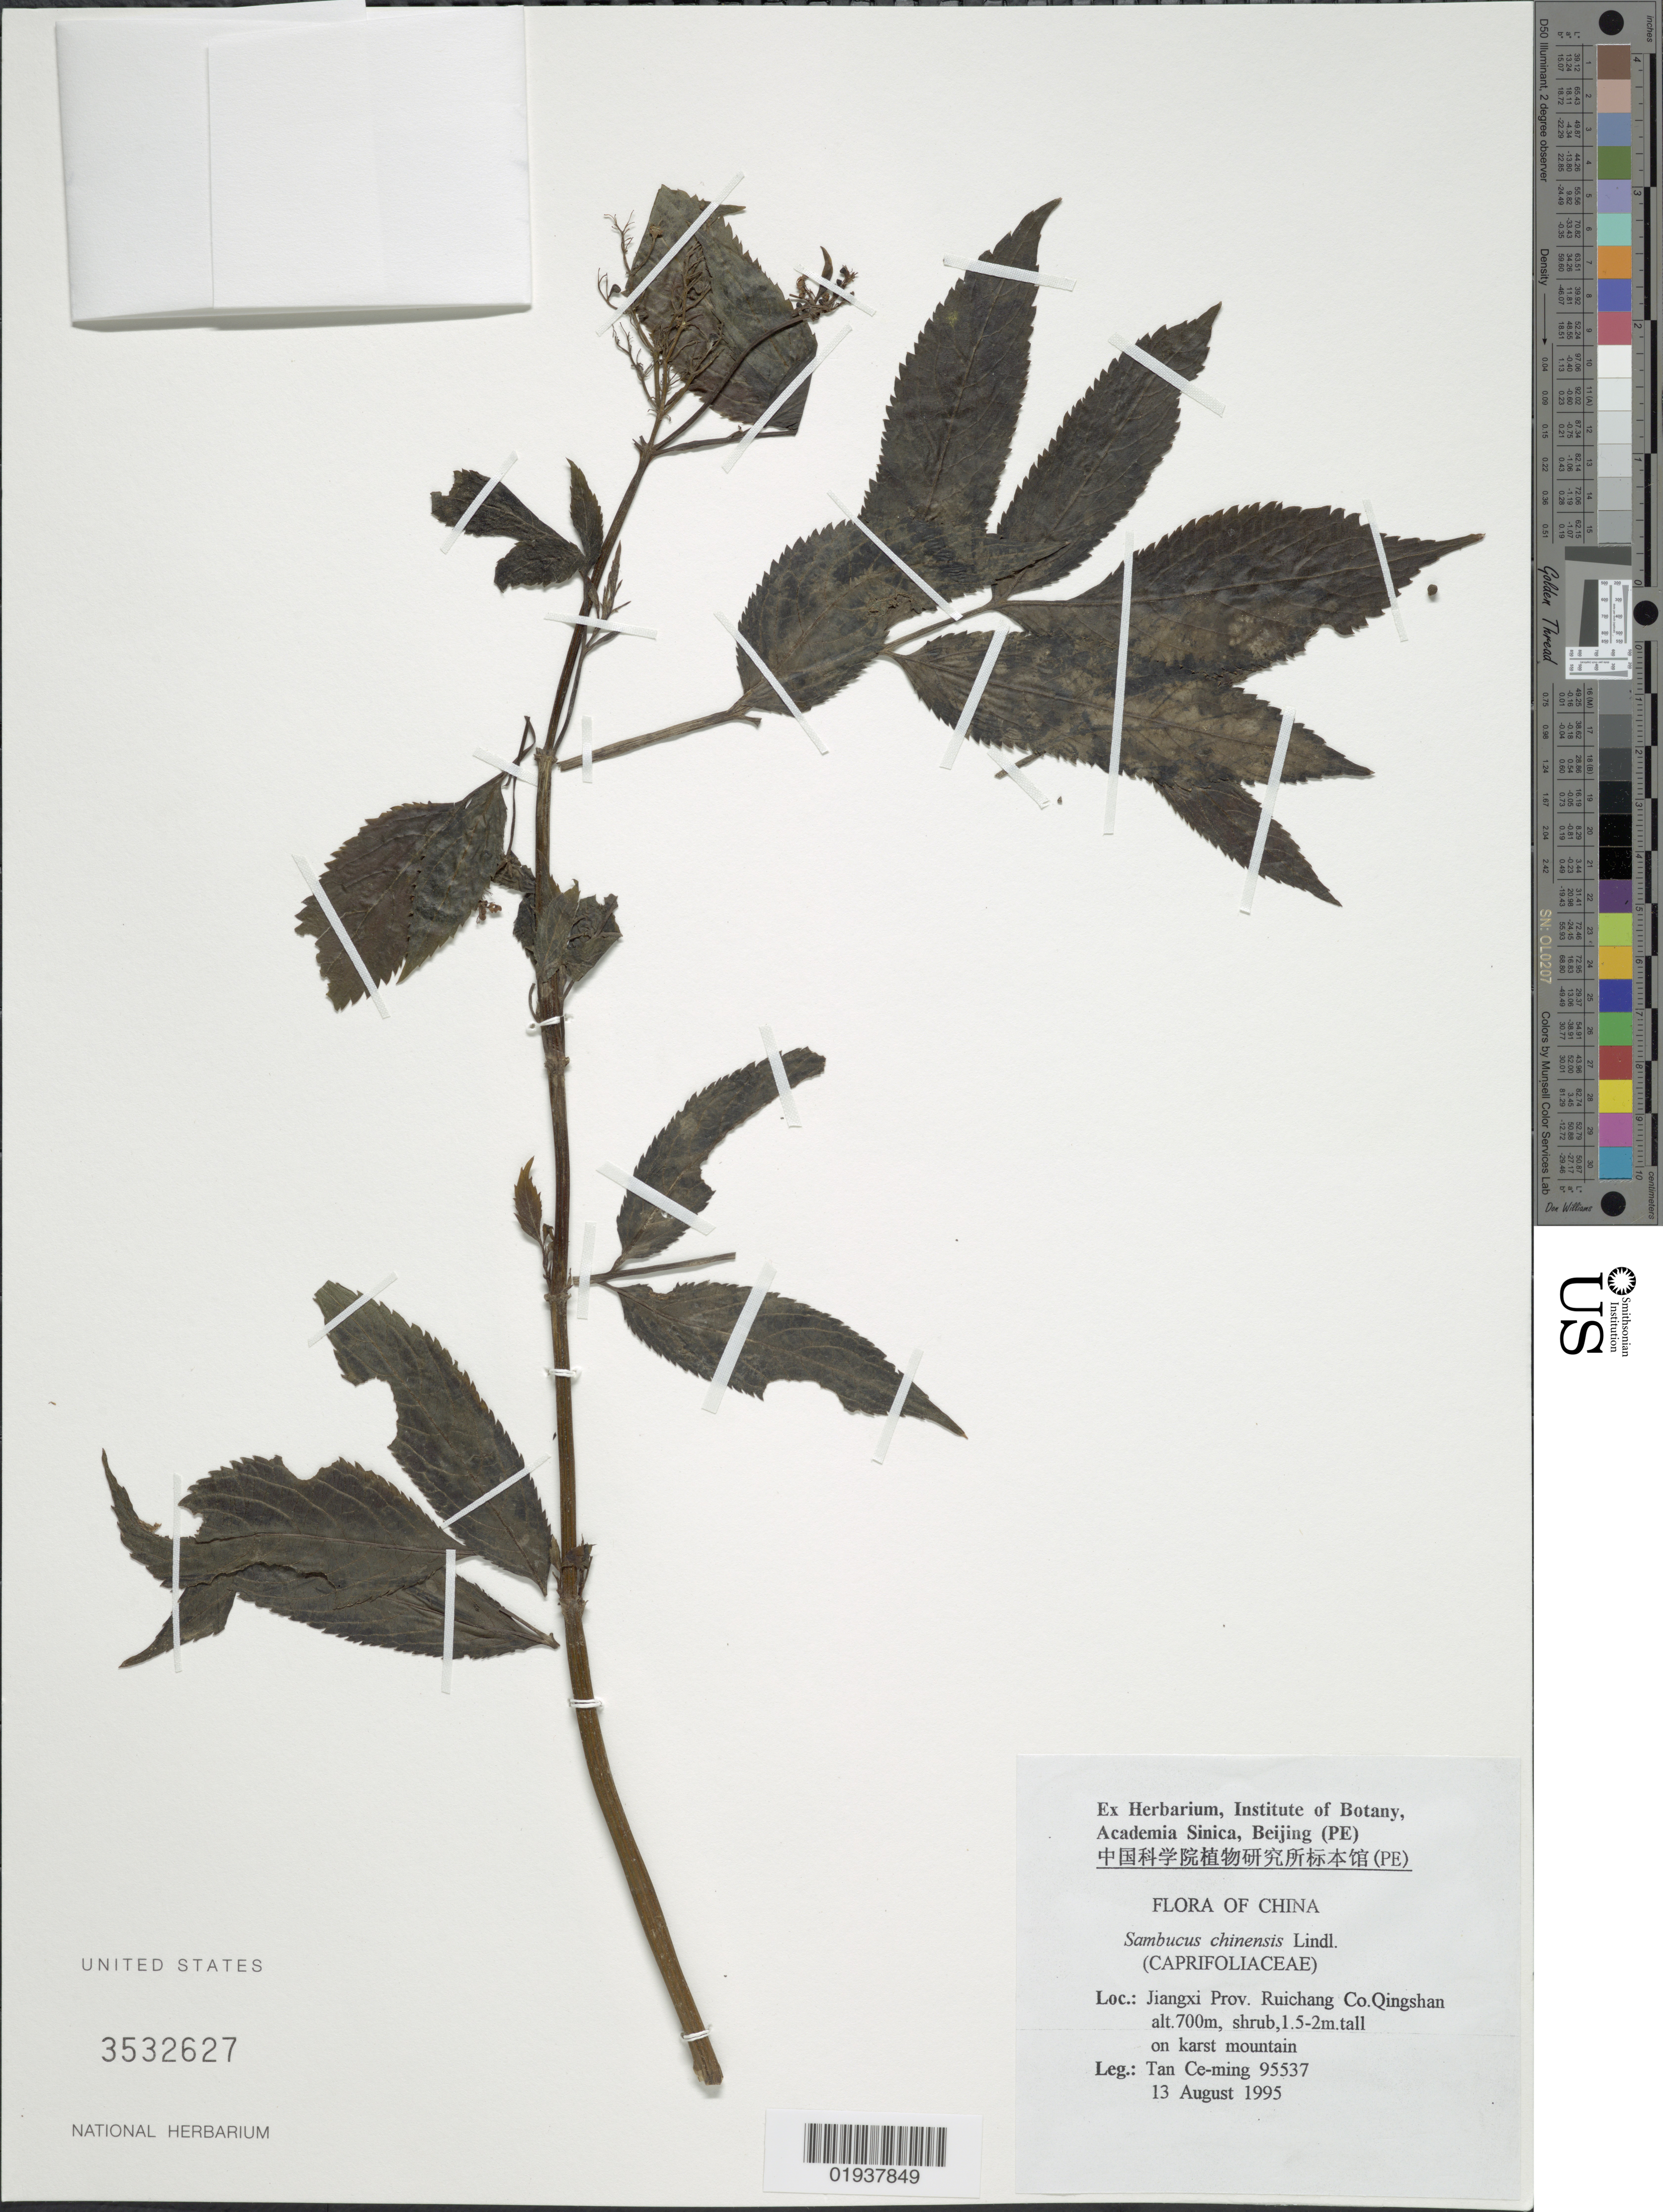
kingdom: Plantae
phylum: Tracheophyta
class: Magnoliopsida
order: Dipsacales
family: Viburnaceae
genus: Sambucus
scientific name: Sambucus javanica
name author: Blume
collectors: Tam Ce-Ming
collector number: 95537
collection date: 1995-08-13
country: China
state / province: Jiangxi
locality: Jiangxi Prov. Ruichang Co. Qingshan.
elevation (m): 700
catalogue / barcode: US 3532627